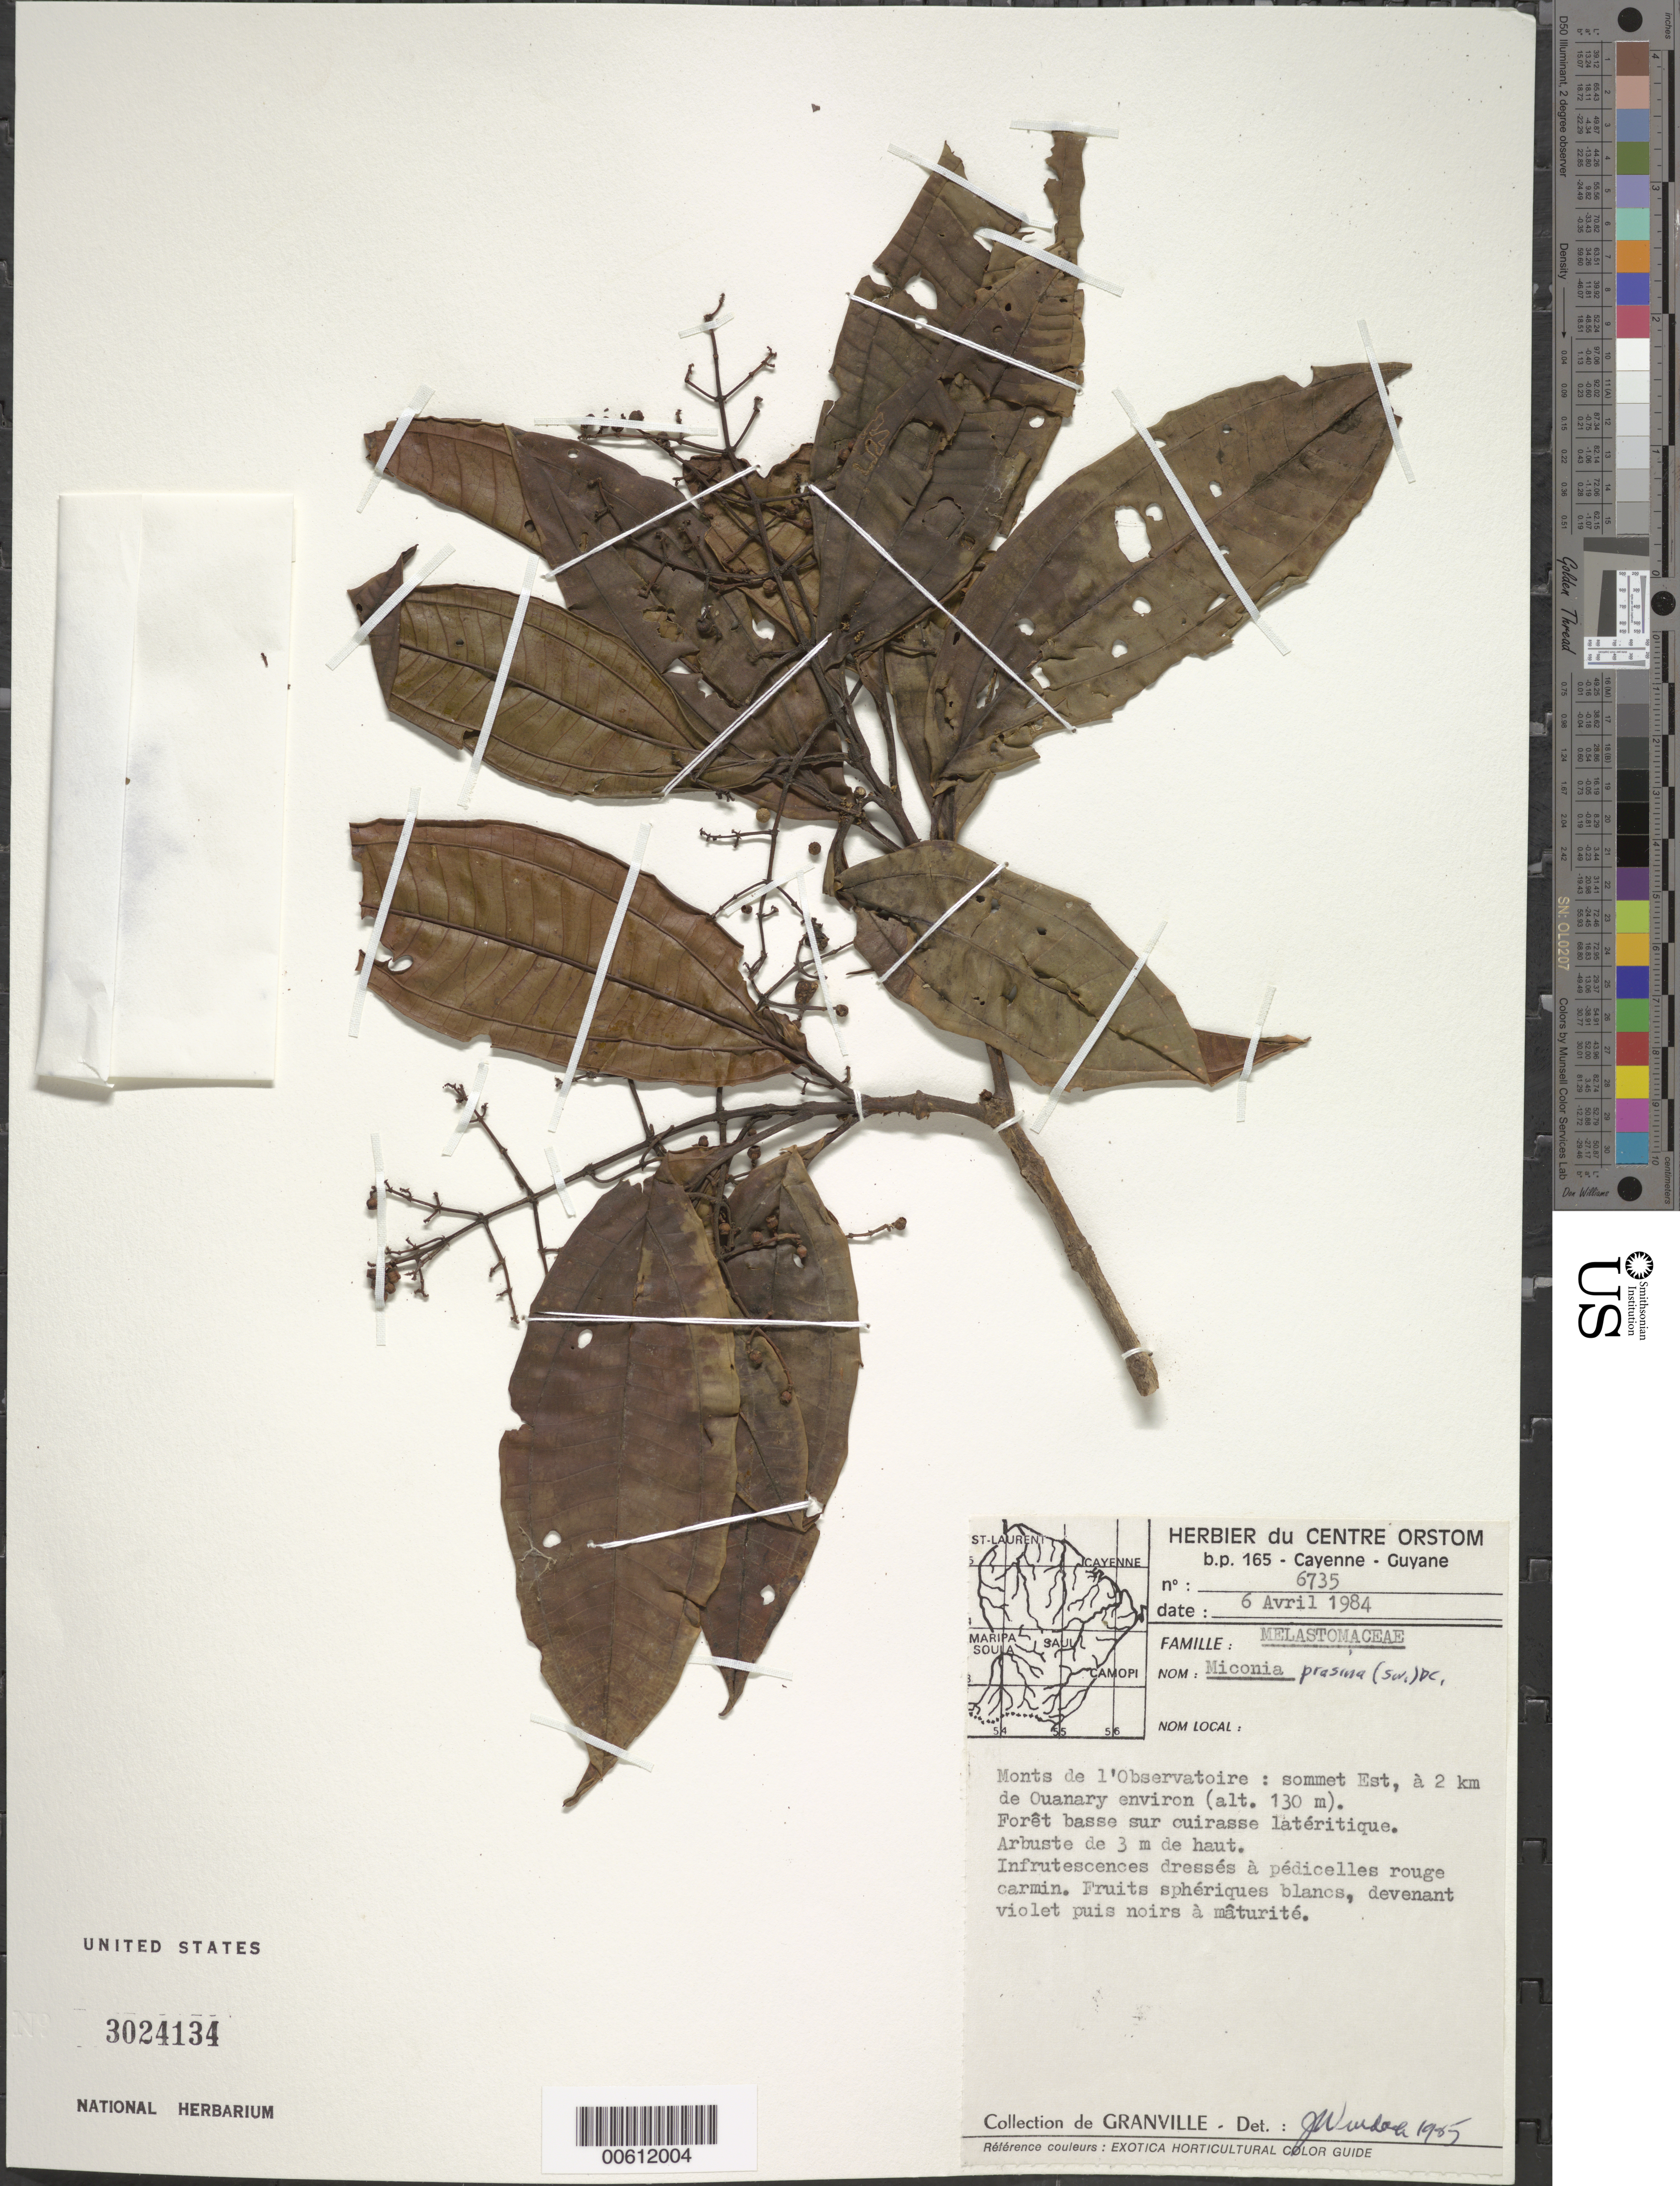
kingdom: Plantae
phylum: Tracheophyta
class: Magnoliopsida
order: Myrtales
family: Melastomataceae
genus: Miconia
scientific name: Miconia prasina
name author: (Sw.) DC.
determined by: Wurdack, John J., (US), US (UNITED STATES)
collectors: J.-J. de Granville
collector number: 6735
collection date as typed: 6-Apr-84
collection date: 1984-04-06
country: French Guiana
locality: Monts de l'Observatoire; sommet Est, a 2 km de Ouanary, camp Caïman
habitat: Forêt basse sur cuirasse latéritique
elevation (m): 130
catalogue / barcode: US 3024134